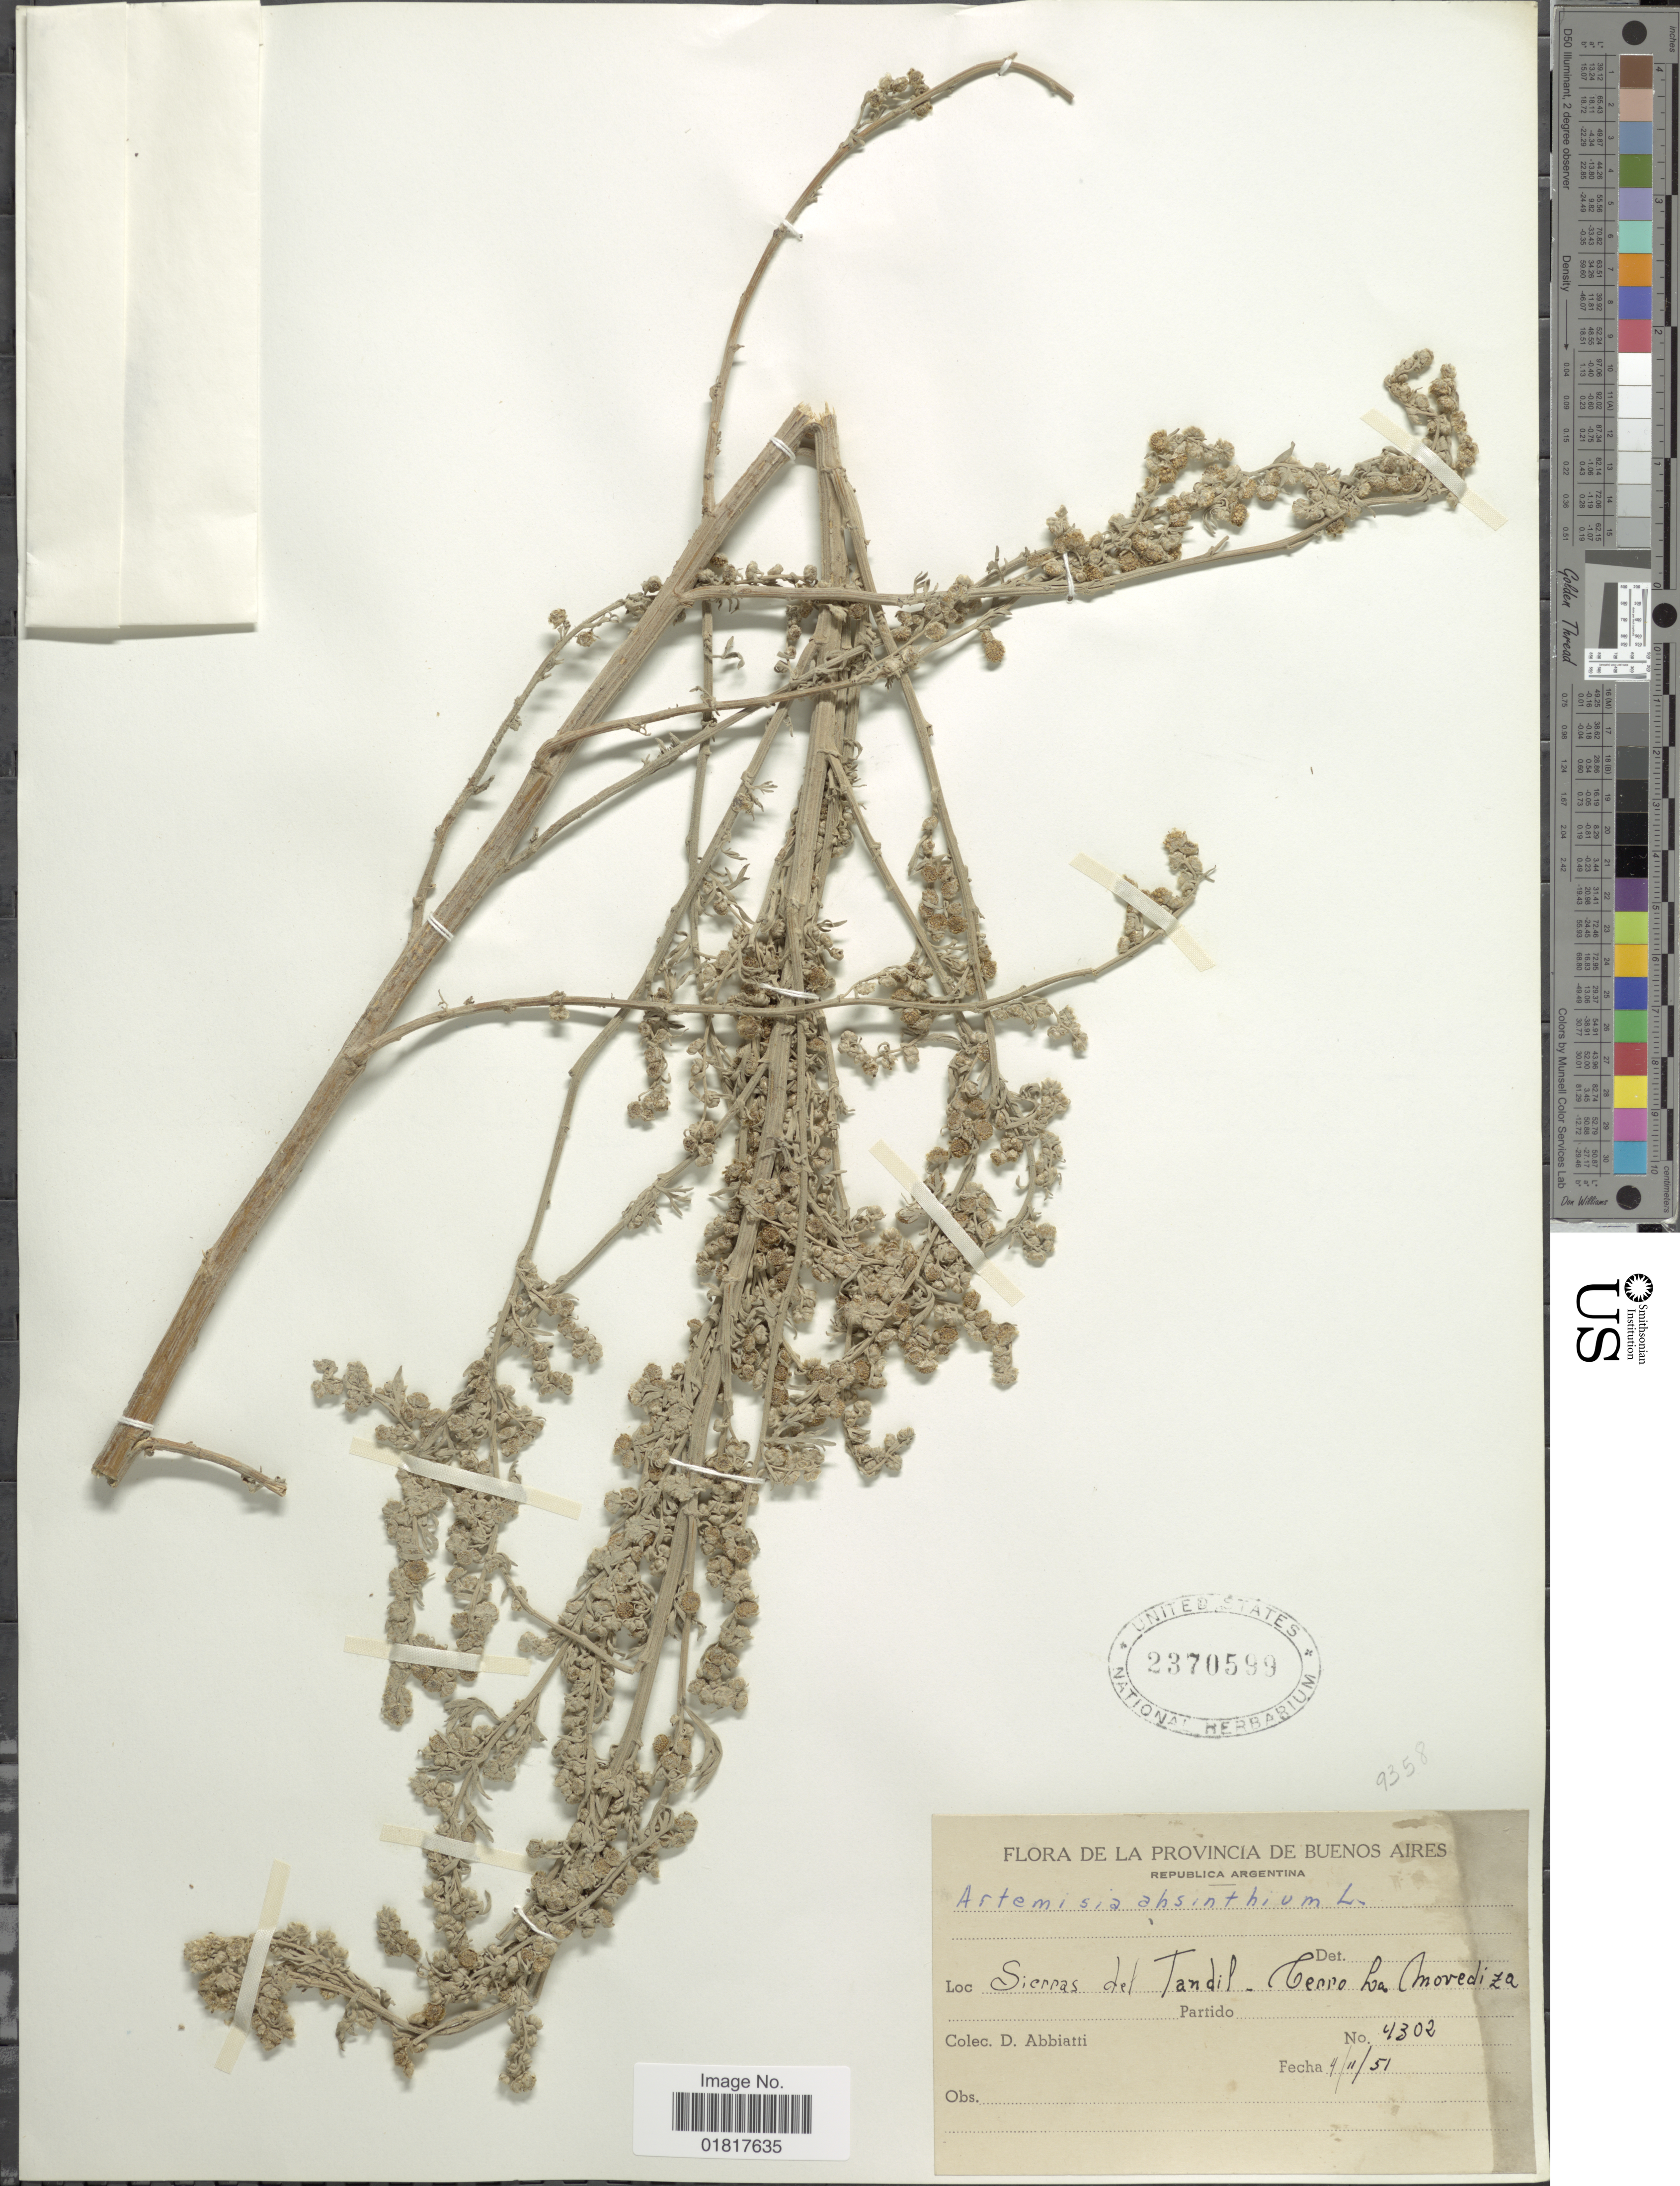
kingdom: Plantae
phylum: Tracheophyta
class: Magnoliopsida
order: Asterales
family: Asteraceae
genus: Artemisia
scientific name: Artemisia absinthium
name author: L.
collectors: D. Abbiatti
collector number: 4302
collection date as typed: Transcribed d/m/y: 4/11/51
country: Argentina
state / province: Buenos Aires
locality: Republica Argentina, Sierras del Tandil - Cerro La Morediza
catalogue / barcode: US 2370599